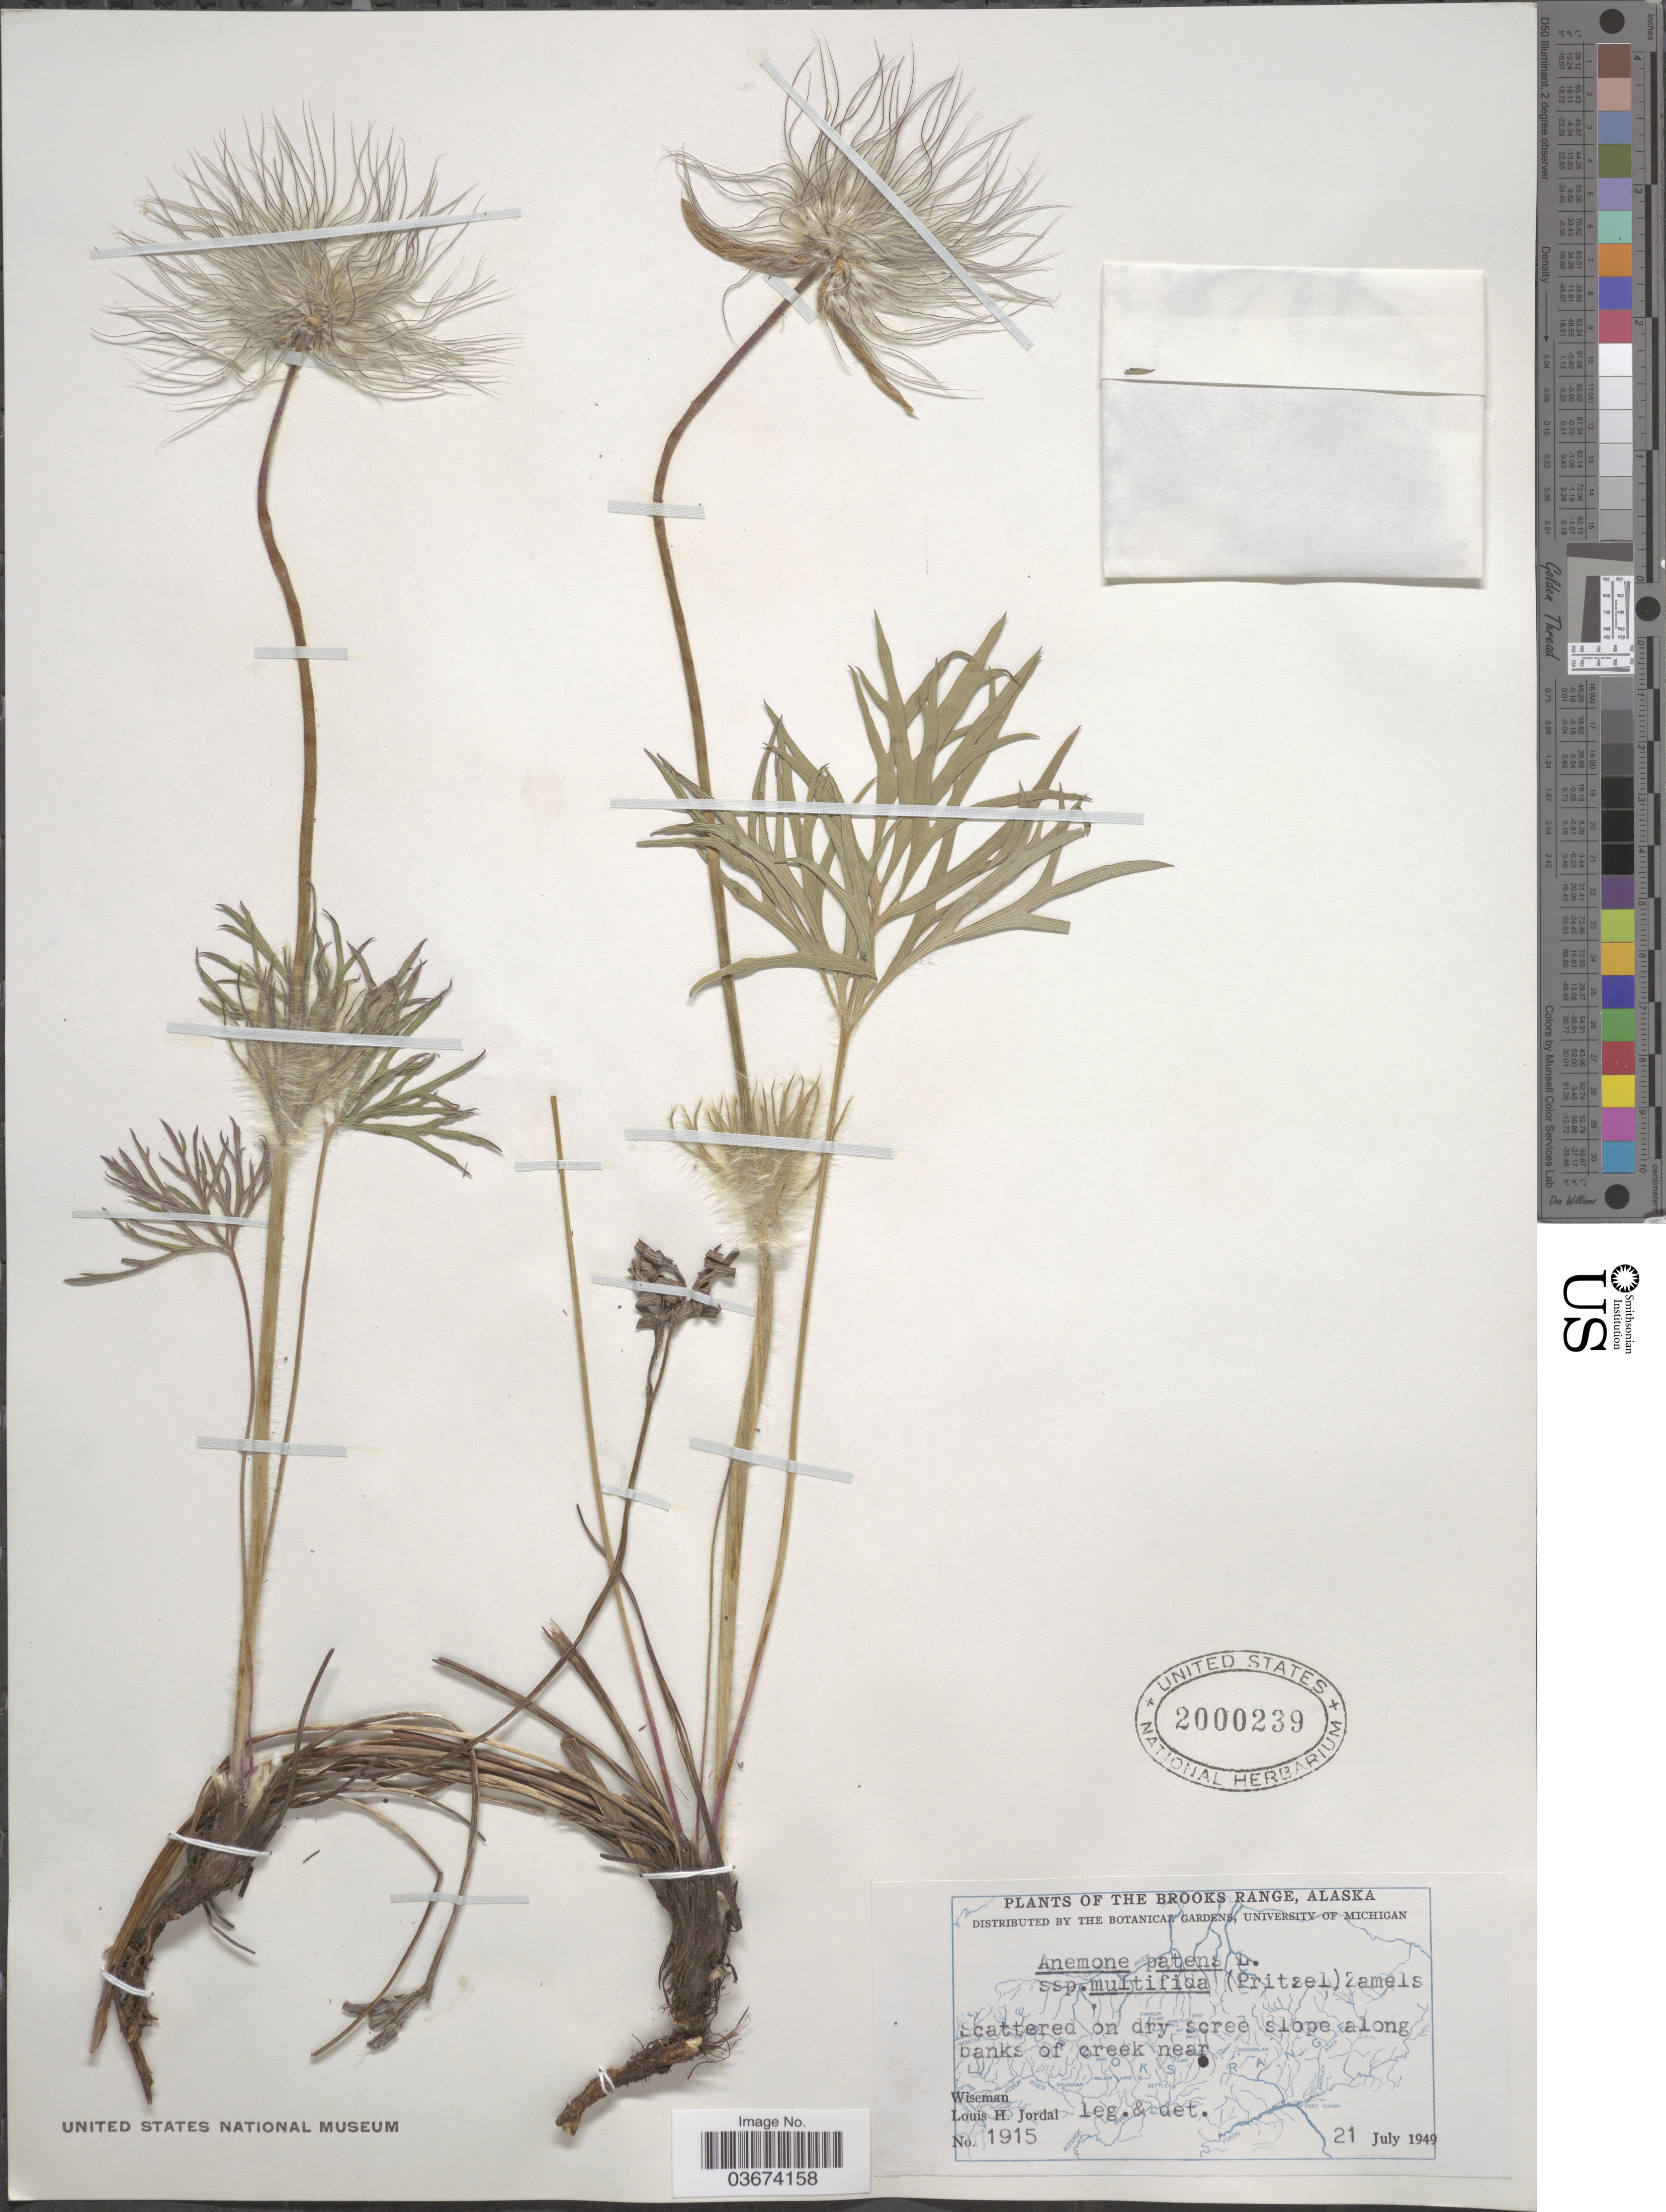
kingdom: Plantae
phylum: Tracheophyta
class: Magnoliopsida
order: Ranunculales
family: Ranunculaceae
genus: Pulsatilla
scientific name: Pulsatilla nuttalliana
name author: (DC.) Bercht. & J. Presl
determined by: Strong, Mark T., (BOT), Smithsonian Institution - National Museum of Natural History (UNITED STATES)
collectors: L. Jordal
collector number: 1915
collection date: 1949-07-21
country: United States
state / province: Alaska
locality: The Brooks Range. Along banks of creek near Wiseman.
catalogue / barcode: US 2000239